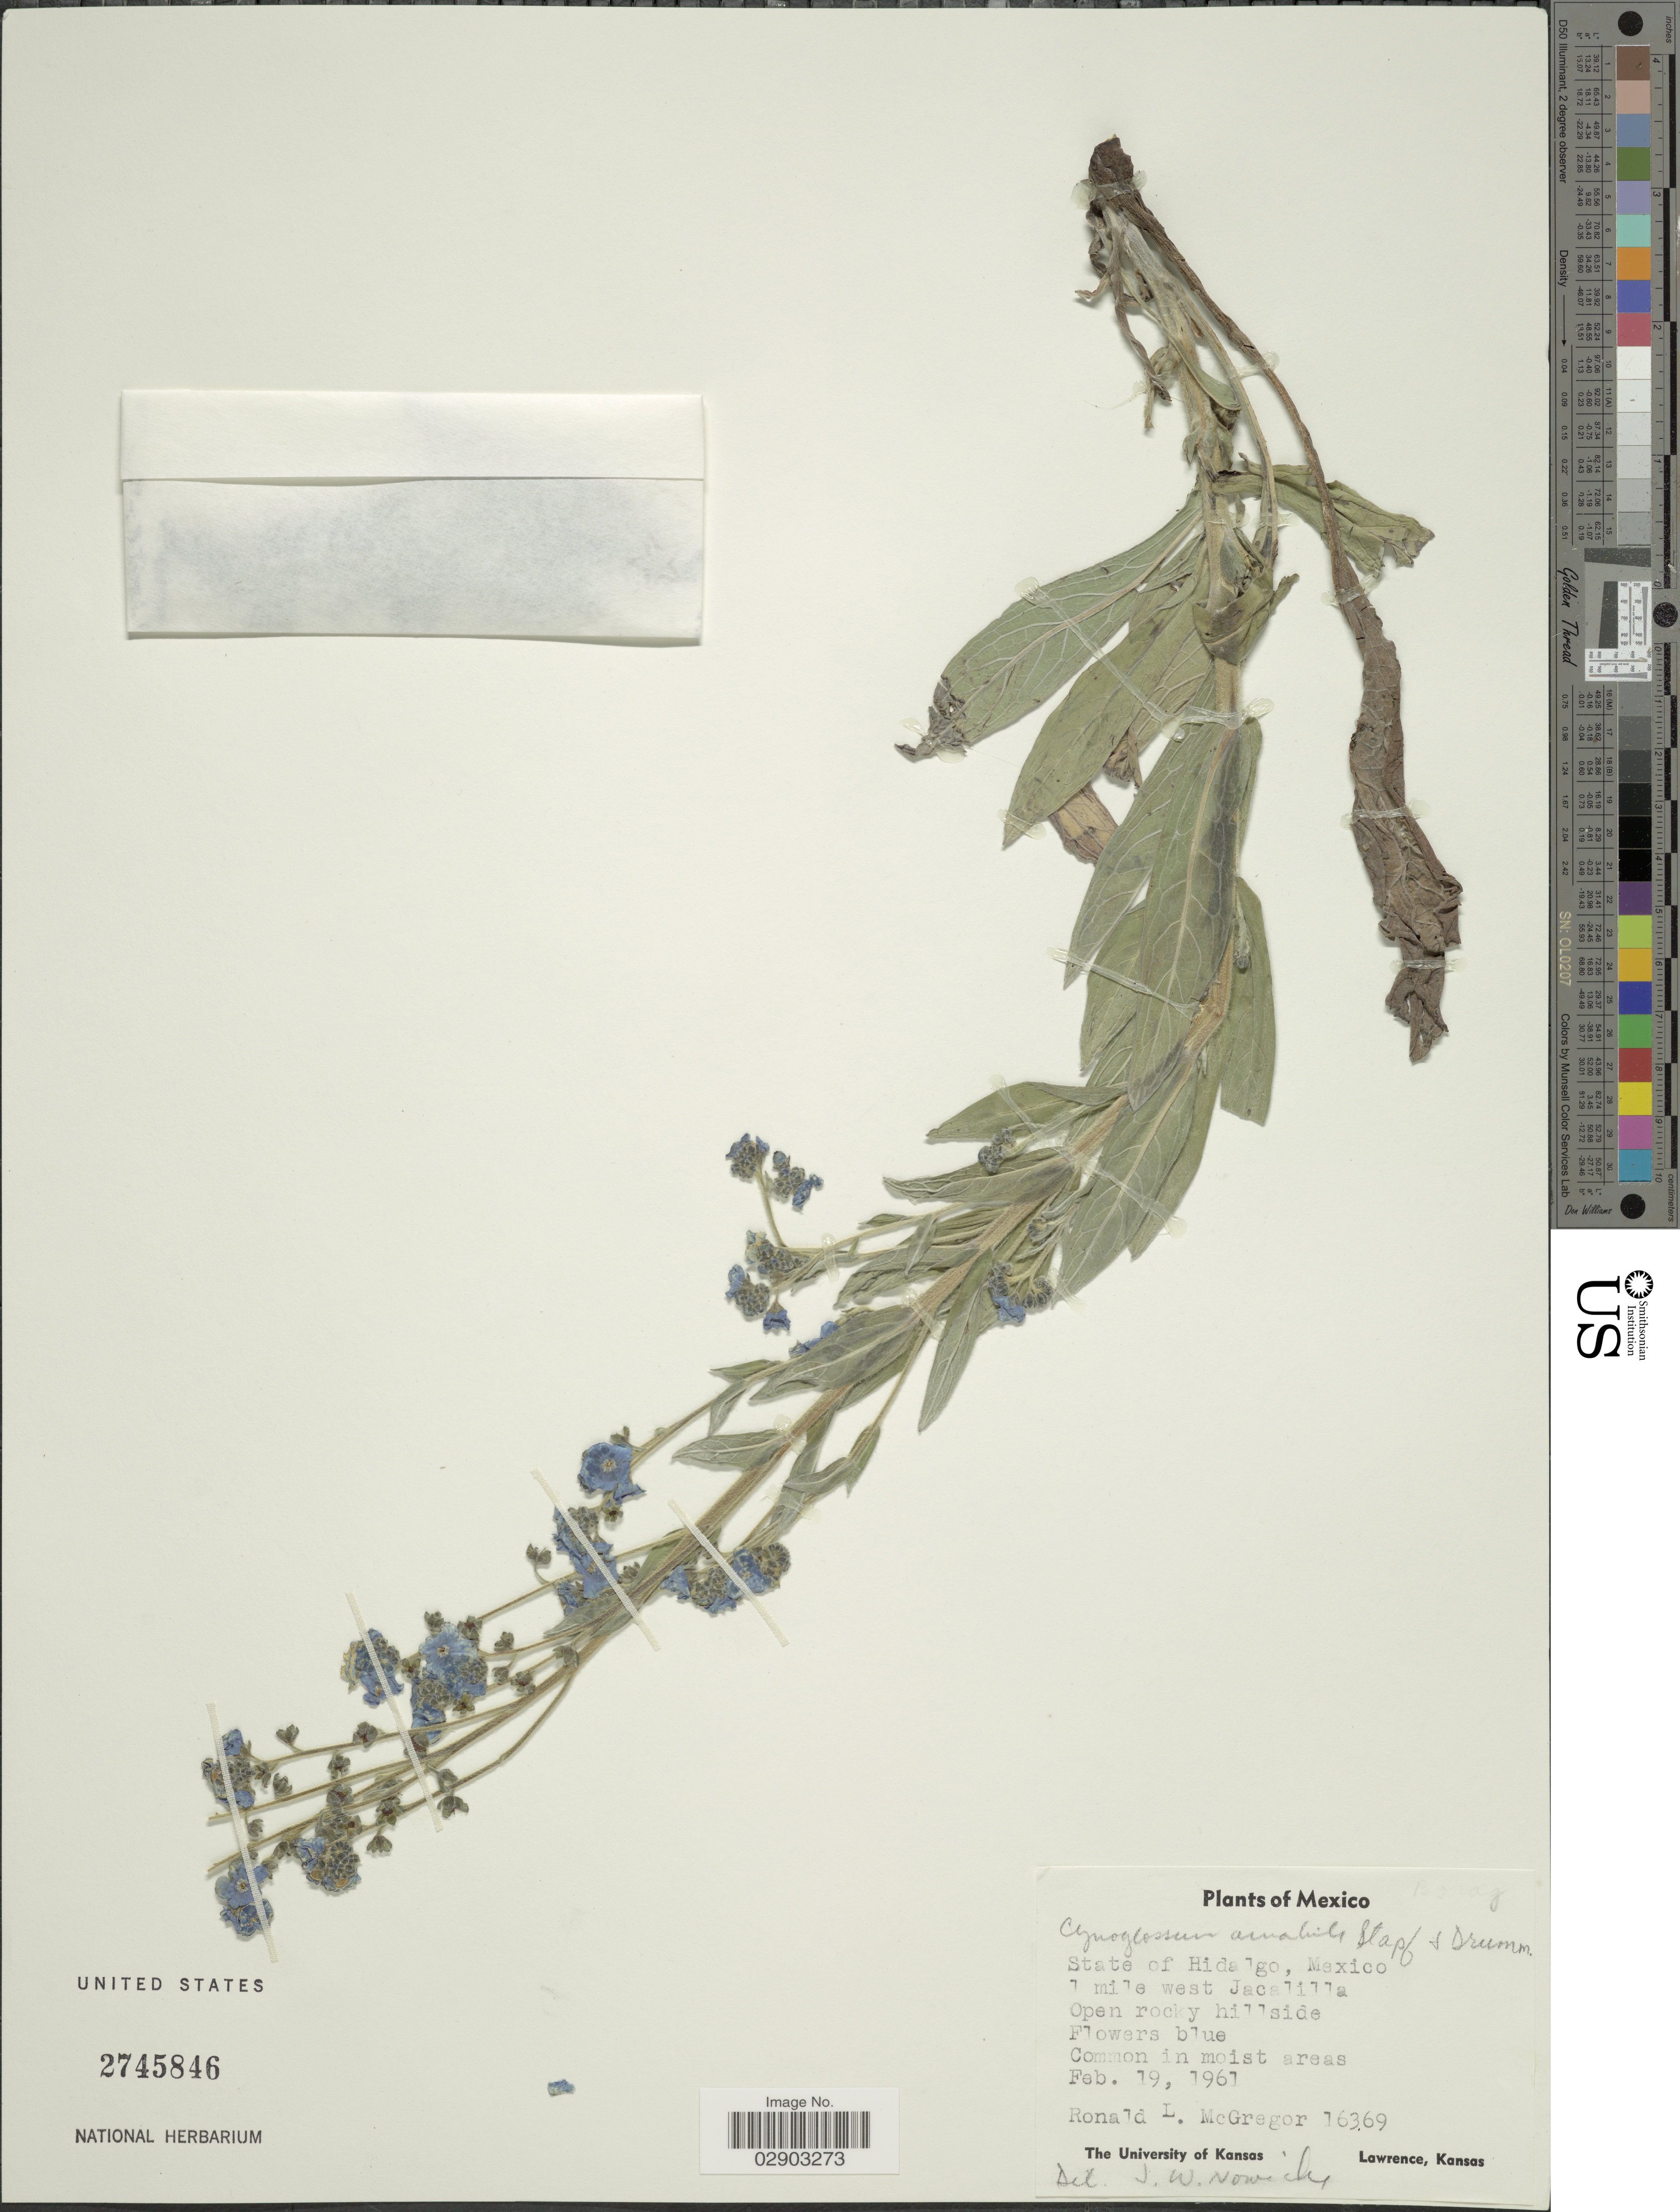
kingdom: Plantae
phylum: Tracheophyta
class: Magnoliopsida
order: Boraginales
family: Boraginaceae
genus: Cynoglossum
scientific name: Cynoglossum amabile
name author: Stapf & J.R. Drumm.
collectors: R. McGregor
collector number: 16369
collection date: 1961-02-19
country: Mexico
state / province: Hidalgo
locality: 1 mile west Jacalilla.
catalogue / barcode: US 2745846